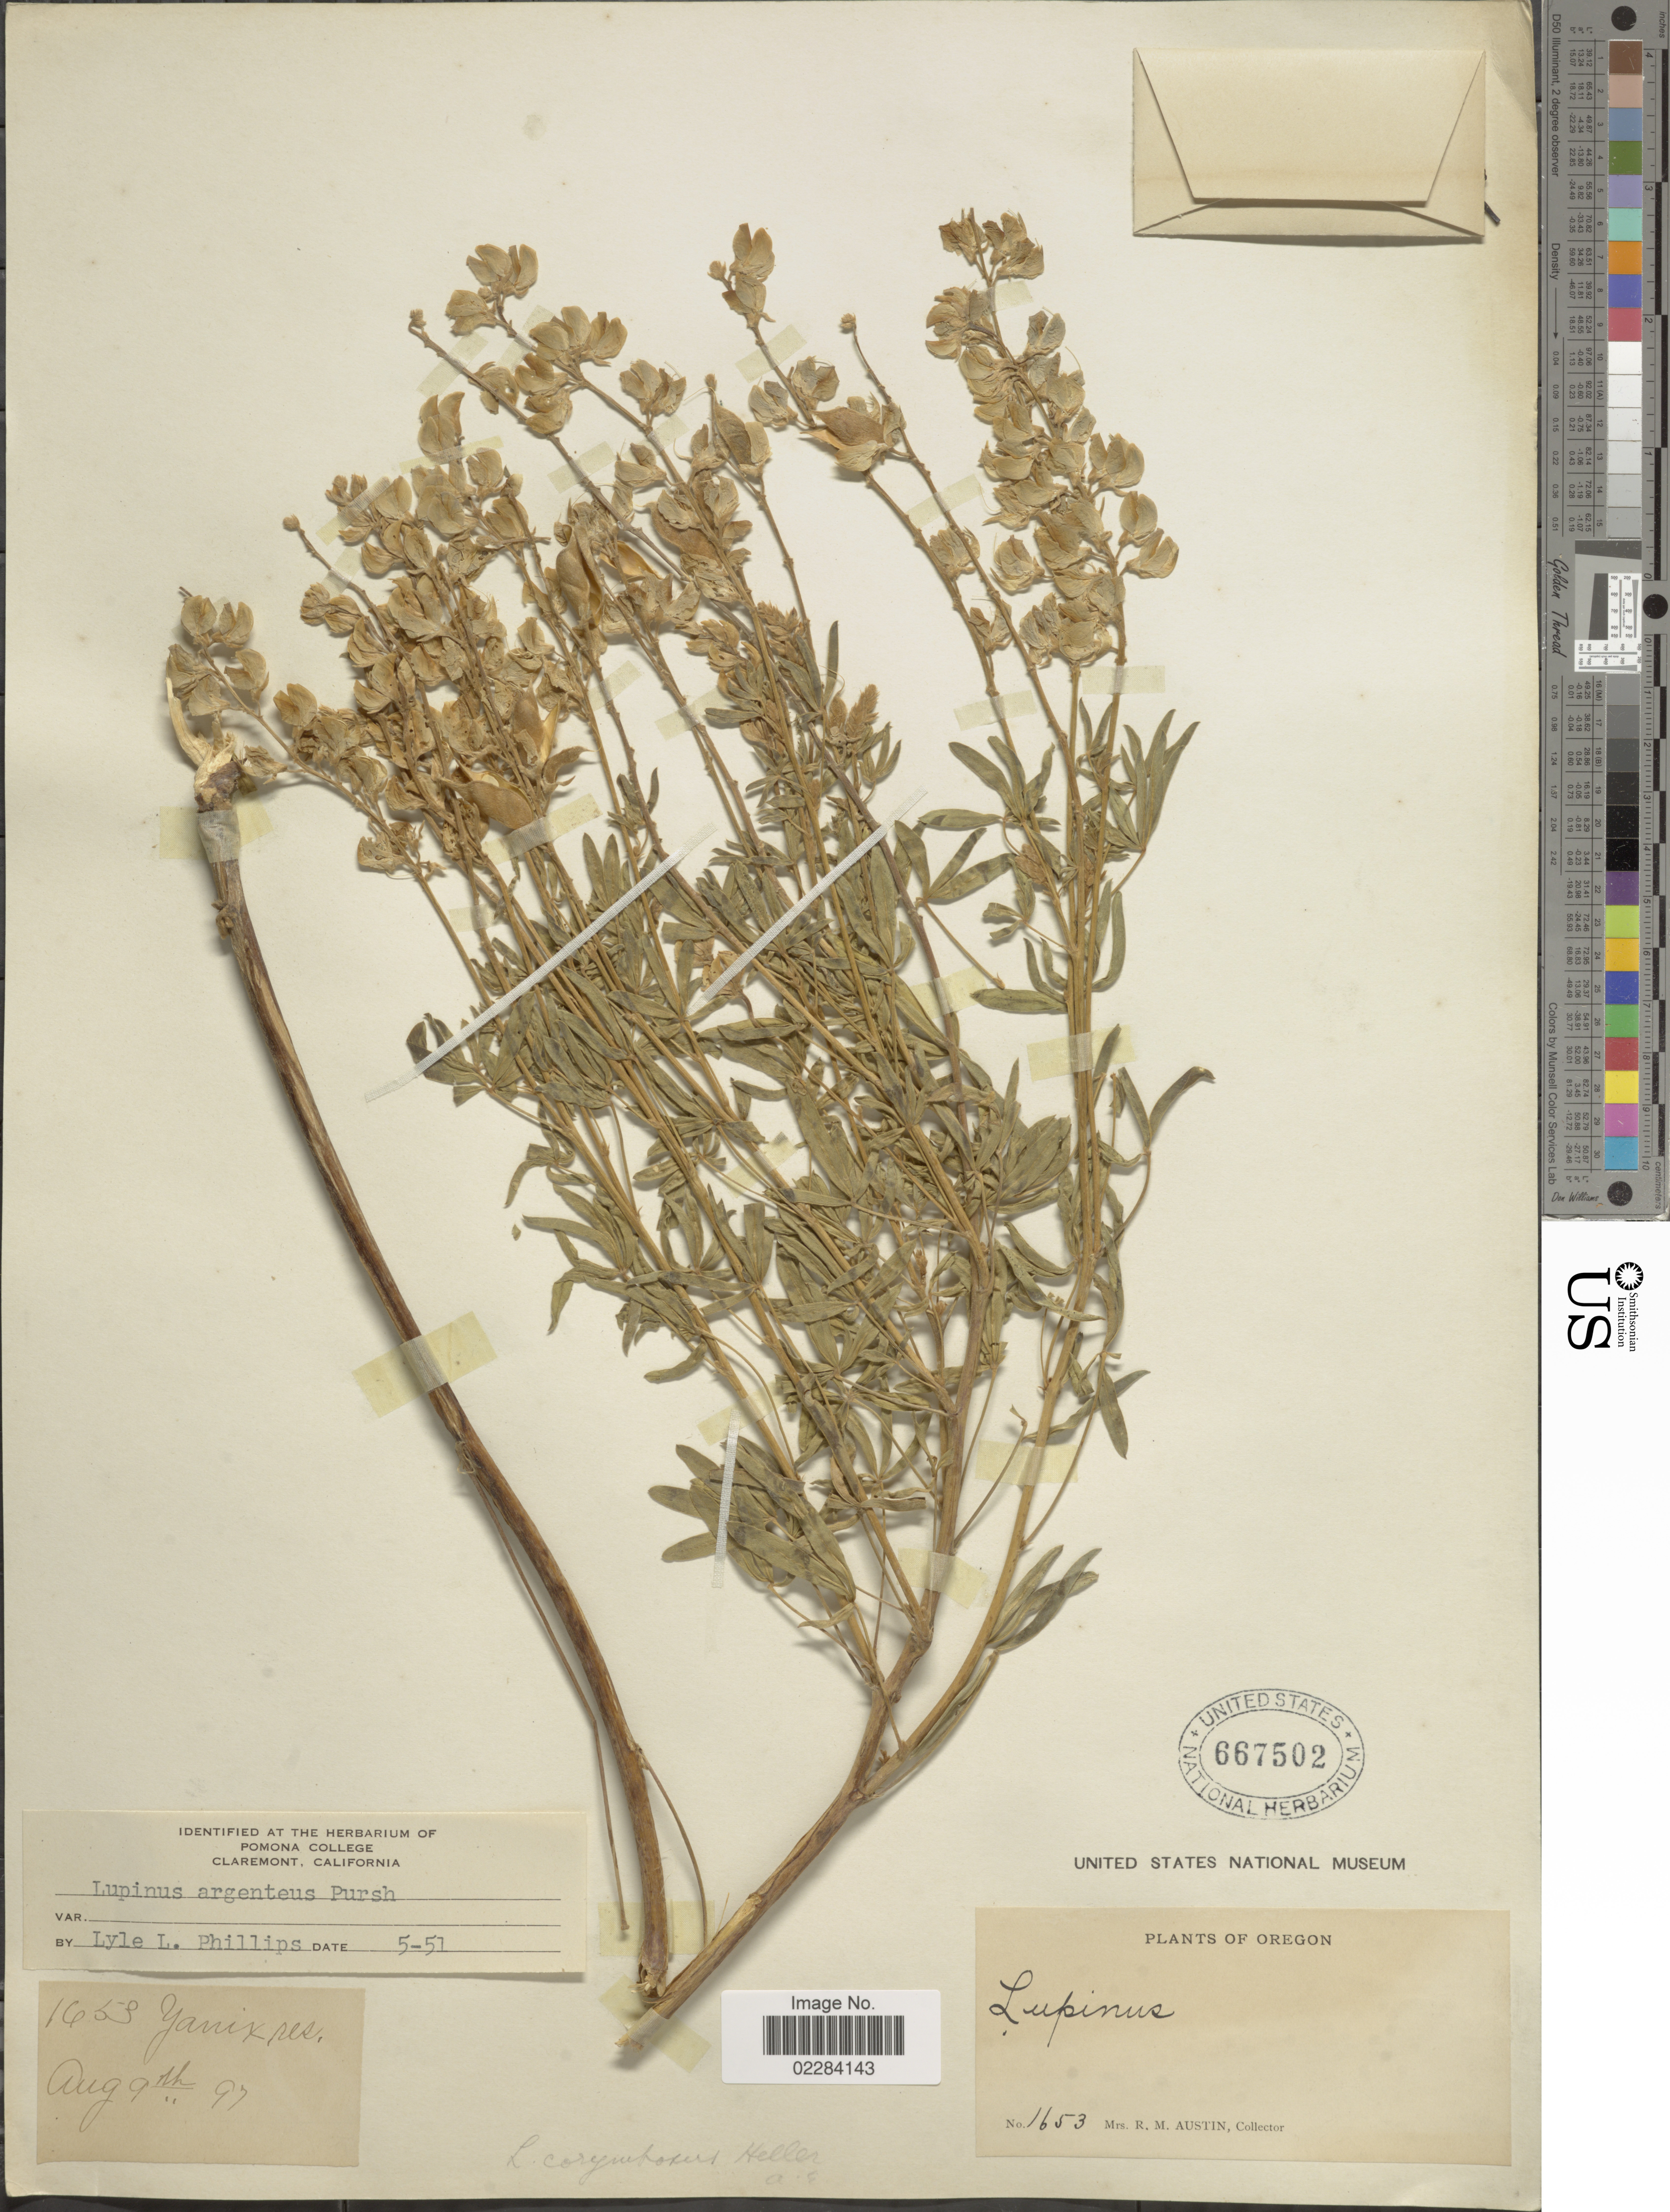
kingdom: Plantae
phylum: Tracheophyta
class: Magnoliopsida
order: Fabales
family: Fabaceae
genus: Lupinus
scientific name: Lupinus argenteus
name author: Pursh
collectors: R. Austin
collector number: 1653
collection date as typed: Transcribed d/m/y: 9/8/97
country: United States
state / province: Oregon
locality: Yanix res.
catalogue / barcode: US 667502